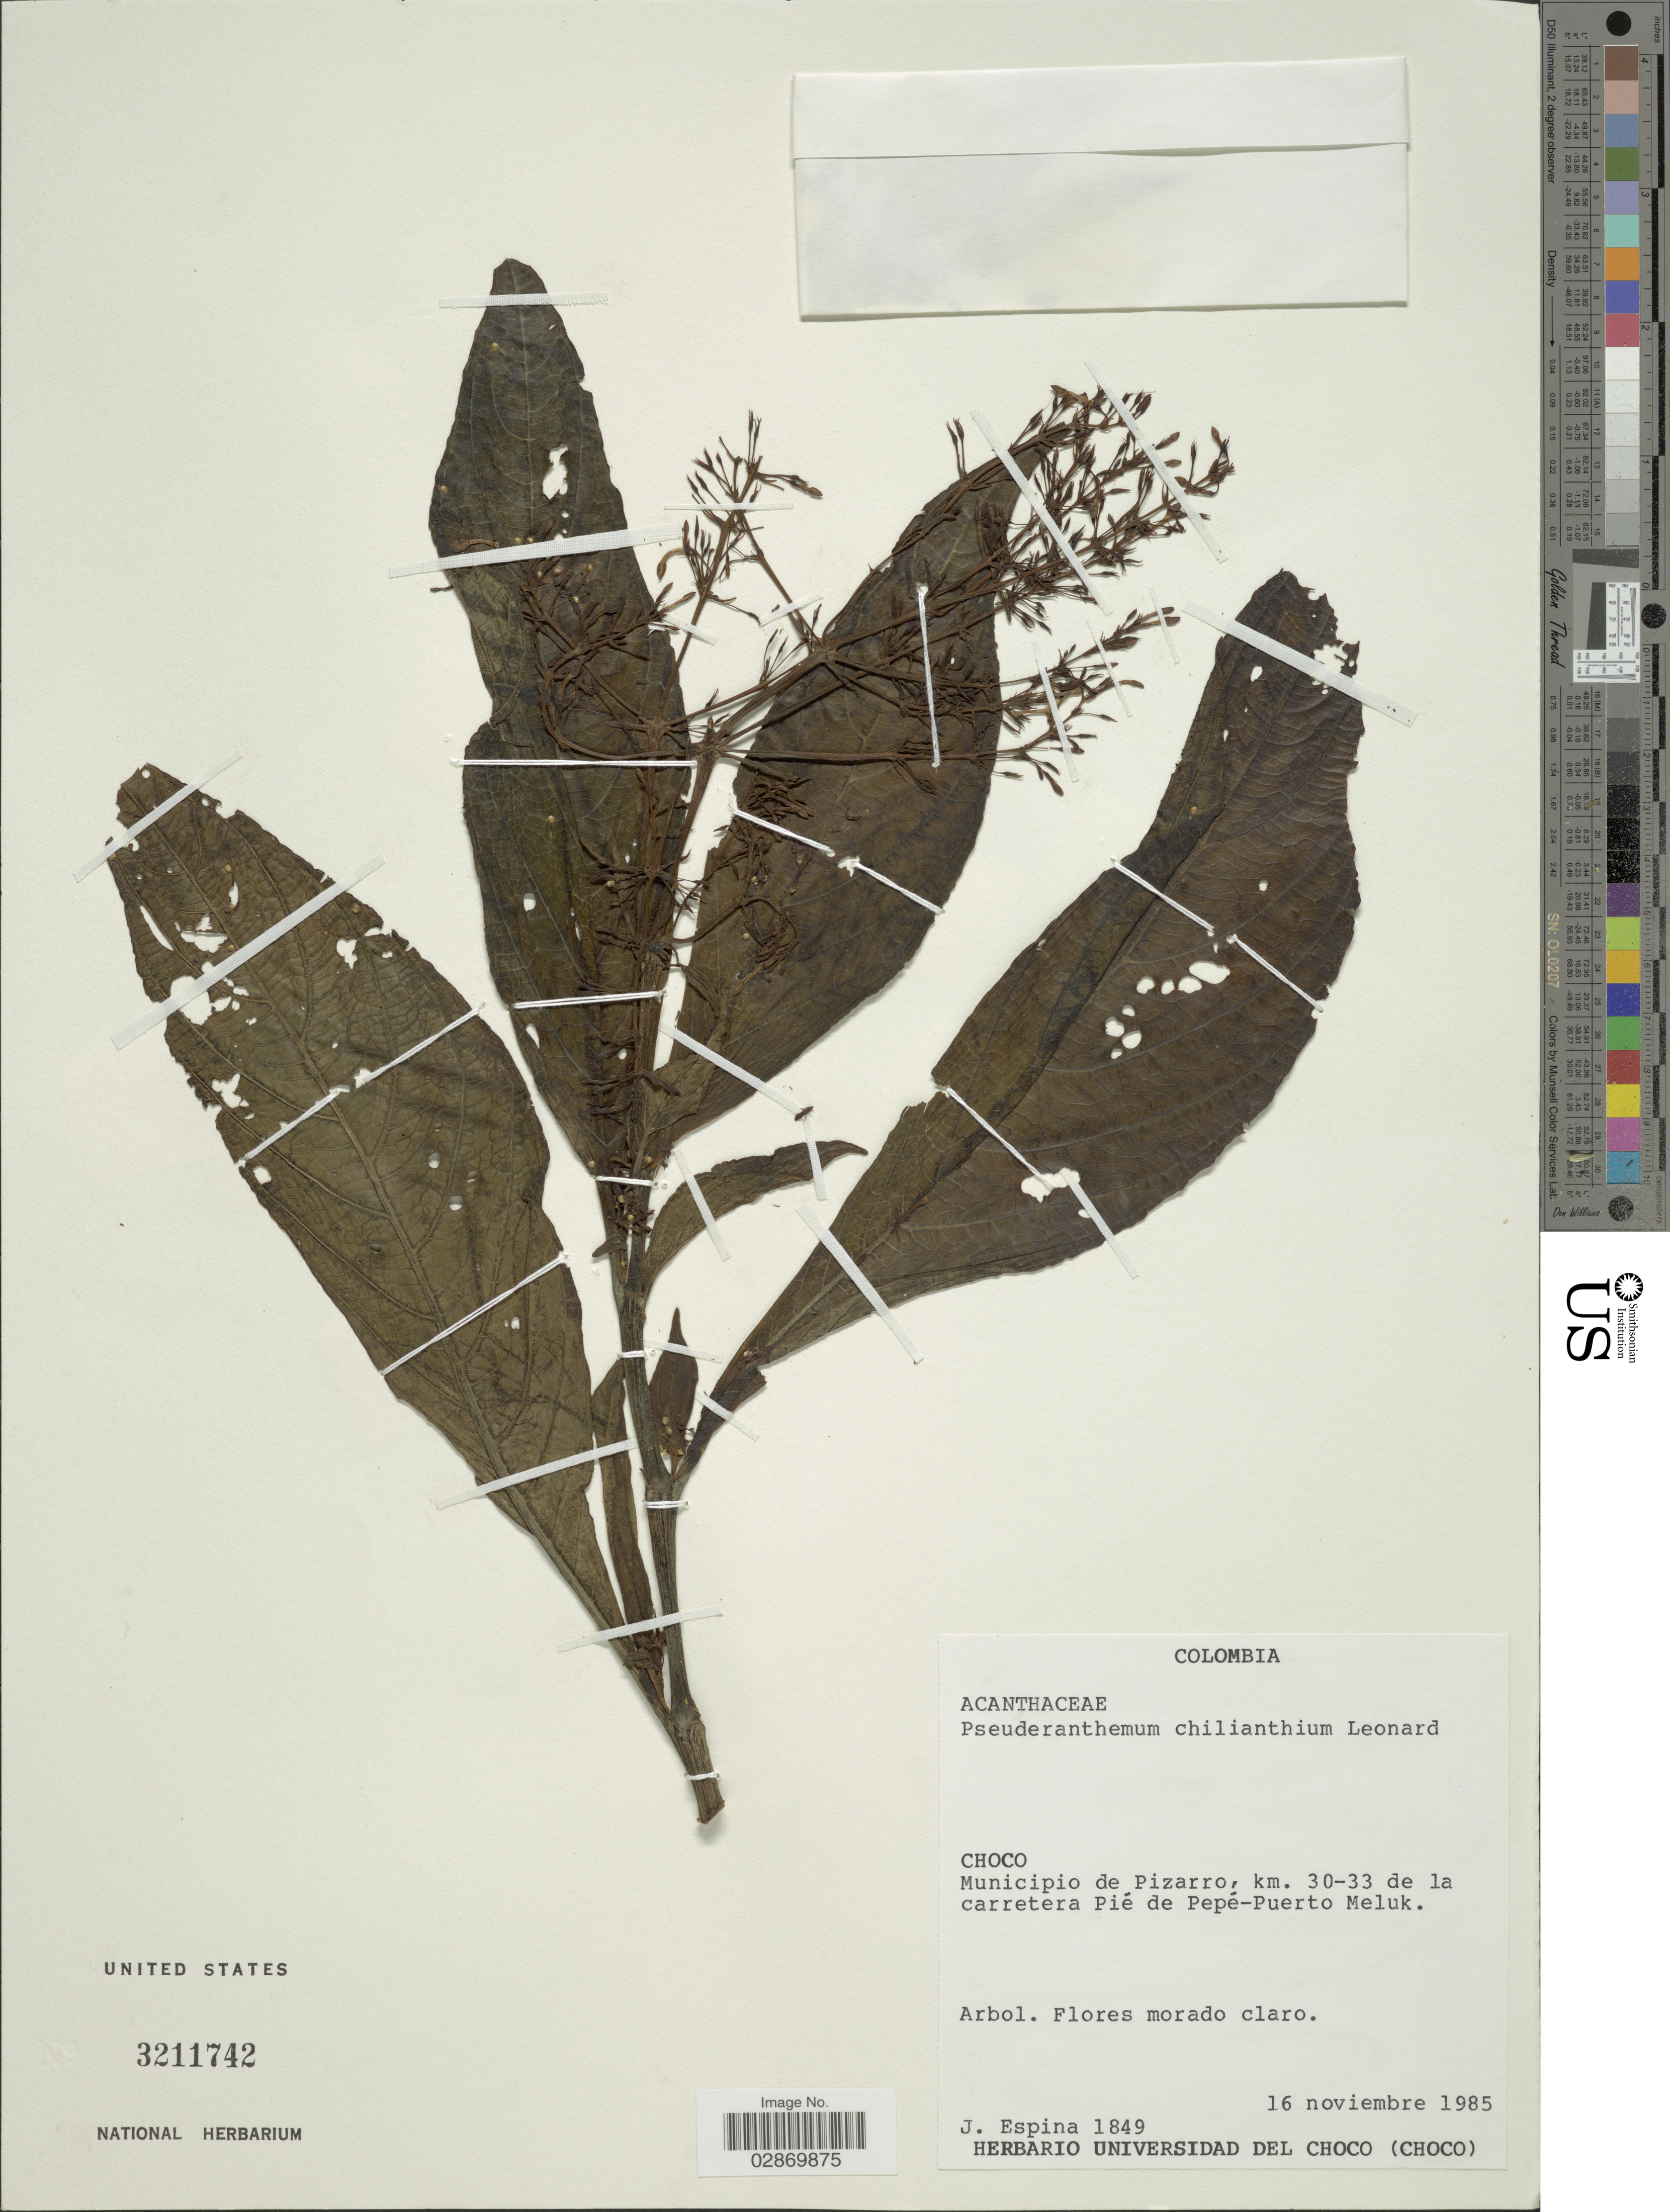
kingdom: Plantae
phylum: Tracheophyta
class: Magnoliopsida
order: Lamiales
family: Acanthaceae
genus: Pseuderanthemum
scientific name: Pseuderanthemum chilianthium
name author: Leonard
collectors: J. Espina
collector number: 1849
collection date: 1985-11-16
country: Colombia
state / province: Chocó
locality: Municipio de Pizarro, km. 30-33 de la carretera Pié de Pepé-Puerto Meluk.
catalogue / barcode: US 3211742